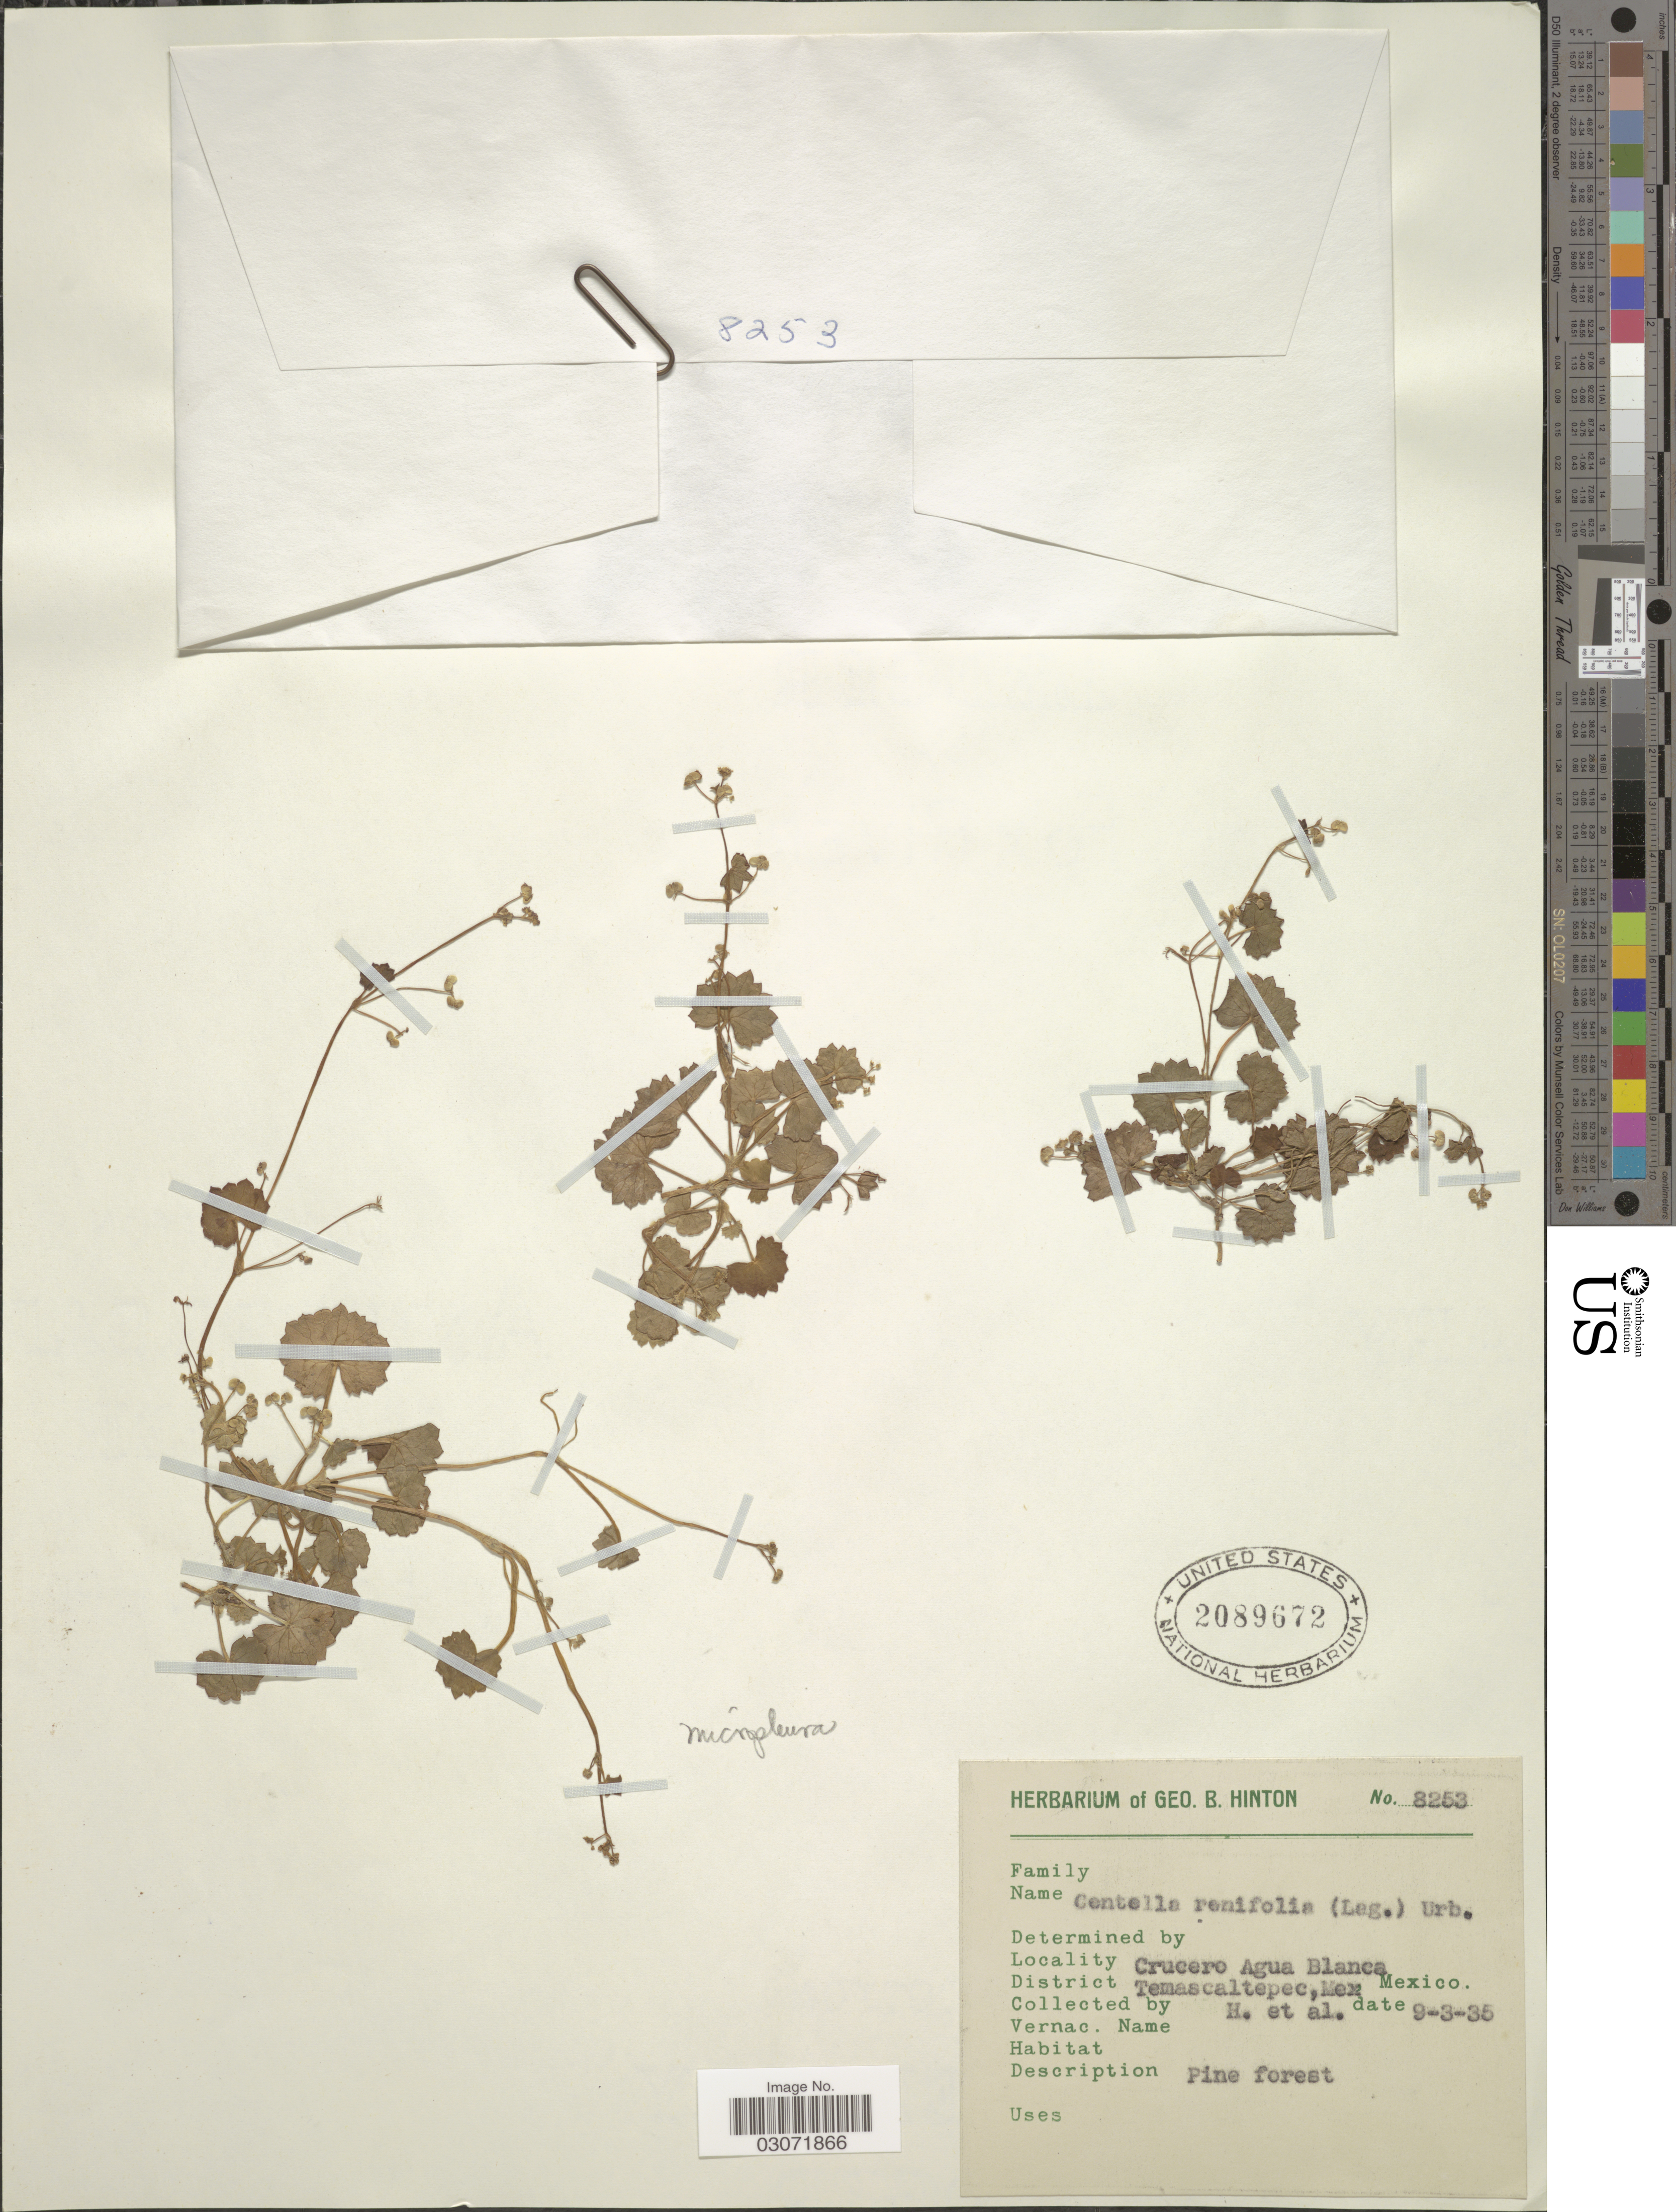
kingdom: Plantae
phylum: Tracheophyta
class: Magnoliopsida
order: Apiales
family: Apiaceae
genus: Micropleura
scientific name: Micropleura renifolia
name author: Lag.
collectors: G. B. Hinton & et al.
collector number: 8253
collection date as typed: Transcribed d/m/y: 9/3/35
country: Mexico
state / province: México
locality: Crucero Agua Blanca. District Temascaltepec.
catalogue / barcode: US 2089672